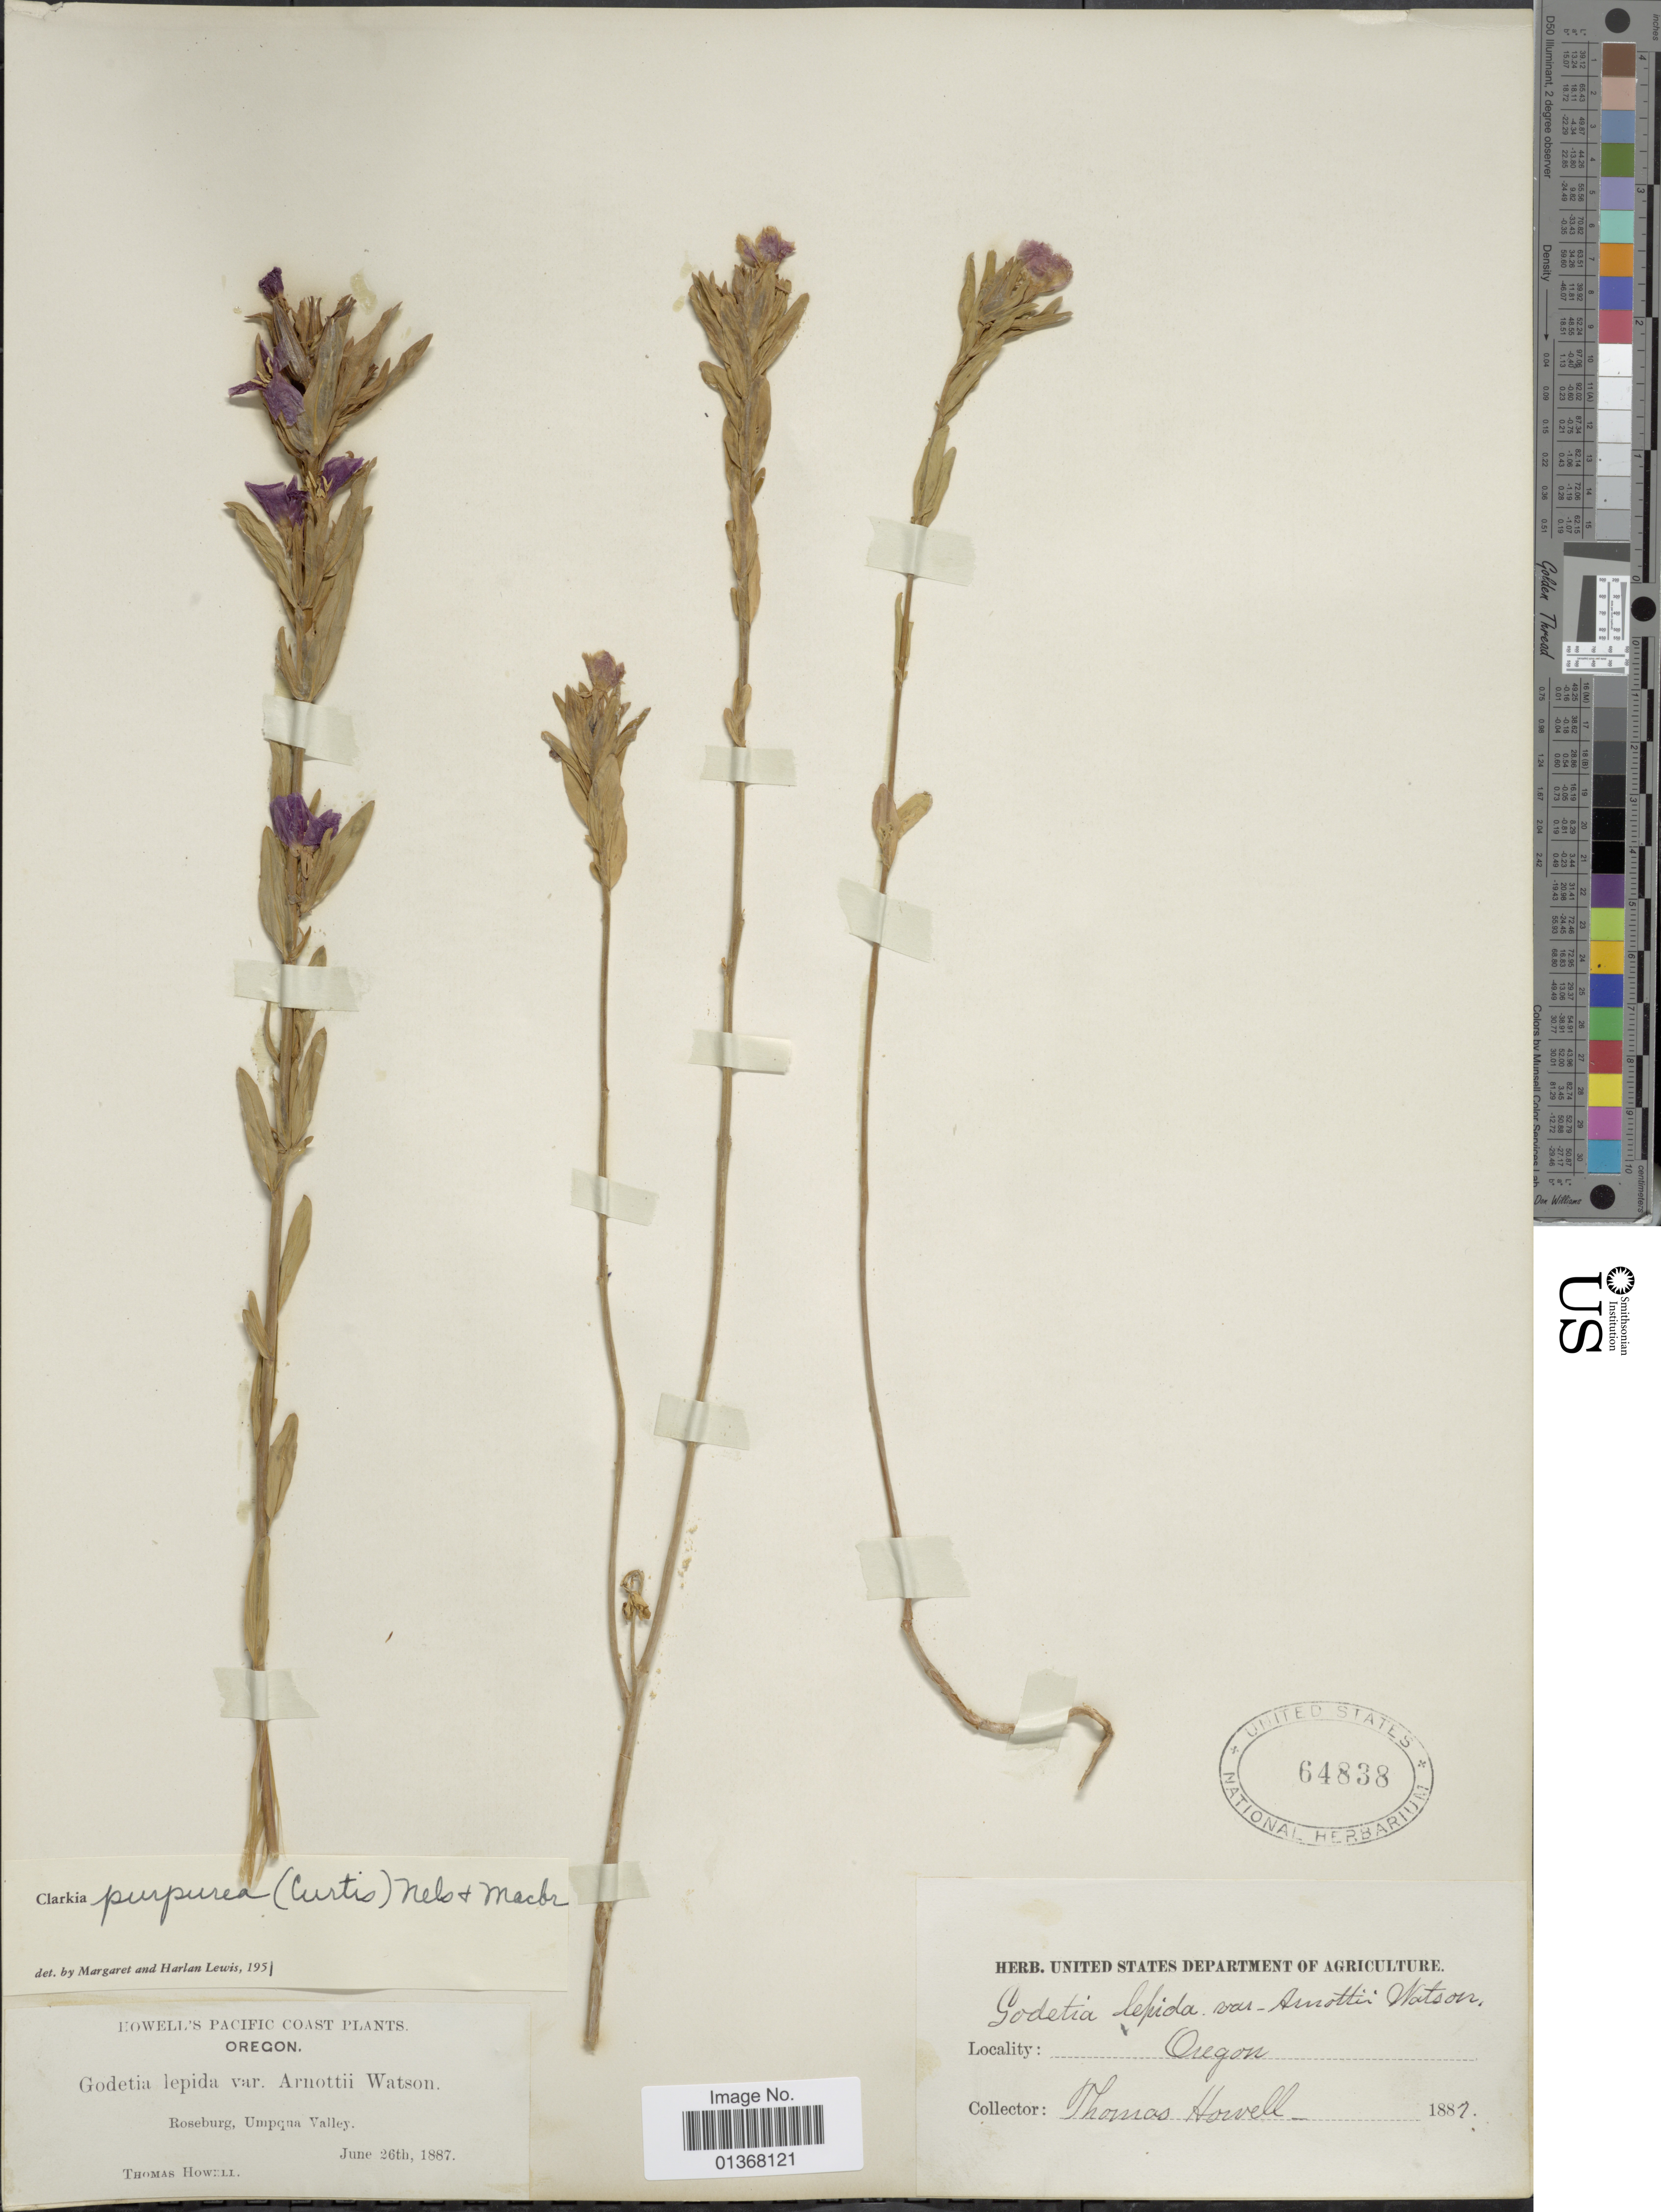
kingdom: Plantae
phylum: Tracheophyta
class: Magnoliopsida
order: Myrtales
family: Onagraceae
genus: Clarkia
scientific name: Clarkia pulchella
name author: Pursh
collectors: T. Howell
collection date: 1887-06-26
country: United States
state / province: Oregon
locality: Roseburg, Umpqua Valley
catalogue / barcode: US 64838